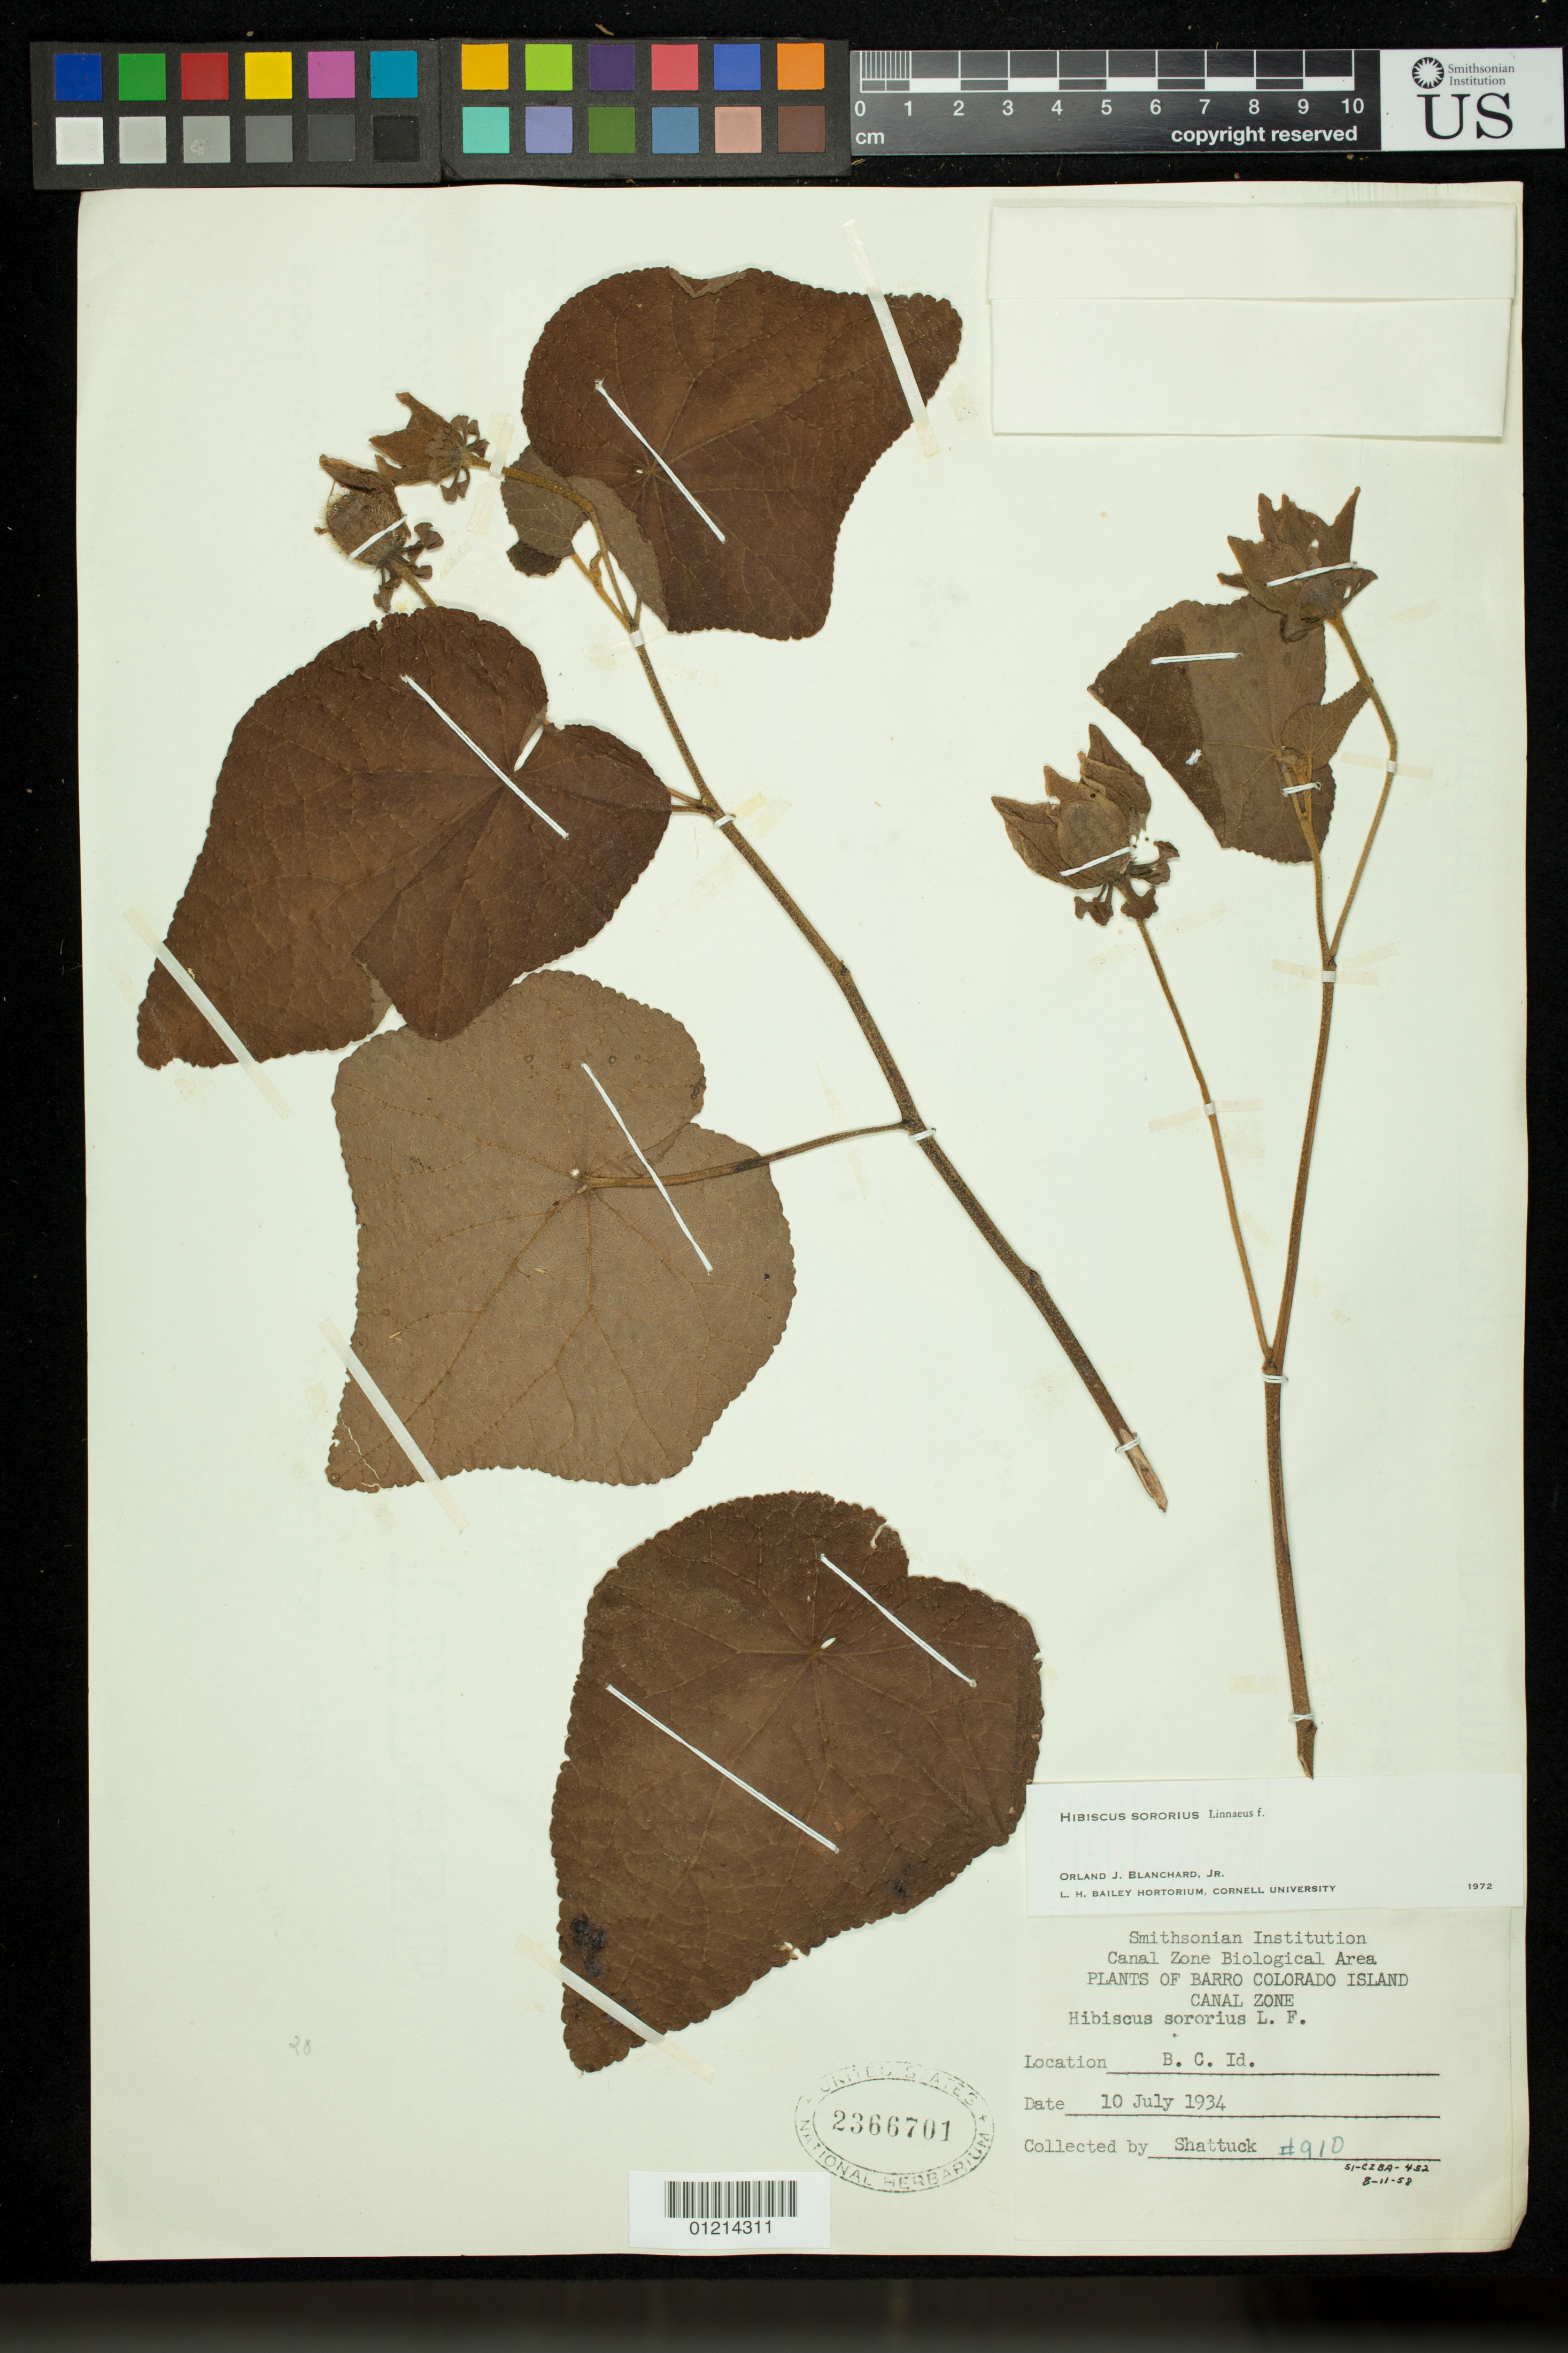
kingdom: Plantae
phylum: Tracheophyta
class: Magnoliopsida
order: Malvales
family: Malvaceae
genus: Hibiscus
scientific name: Hibiscus sororius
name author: L.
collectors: Shattuck, --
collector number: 910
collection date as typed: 7/10/1934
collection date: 1934-07-10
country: Panama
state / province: Panamá Oeste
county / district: Canal Zone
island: Barro Colorado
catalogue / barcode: US 2366701